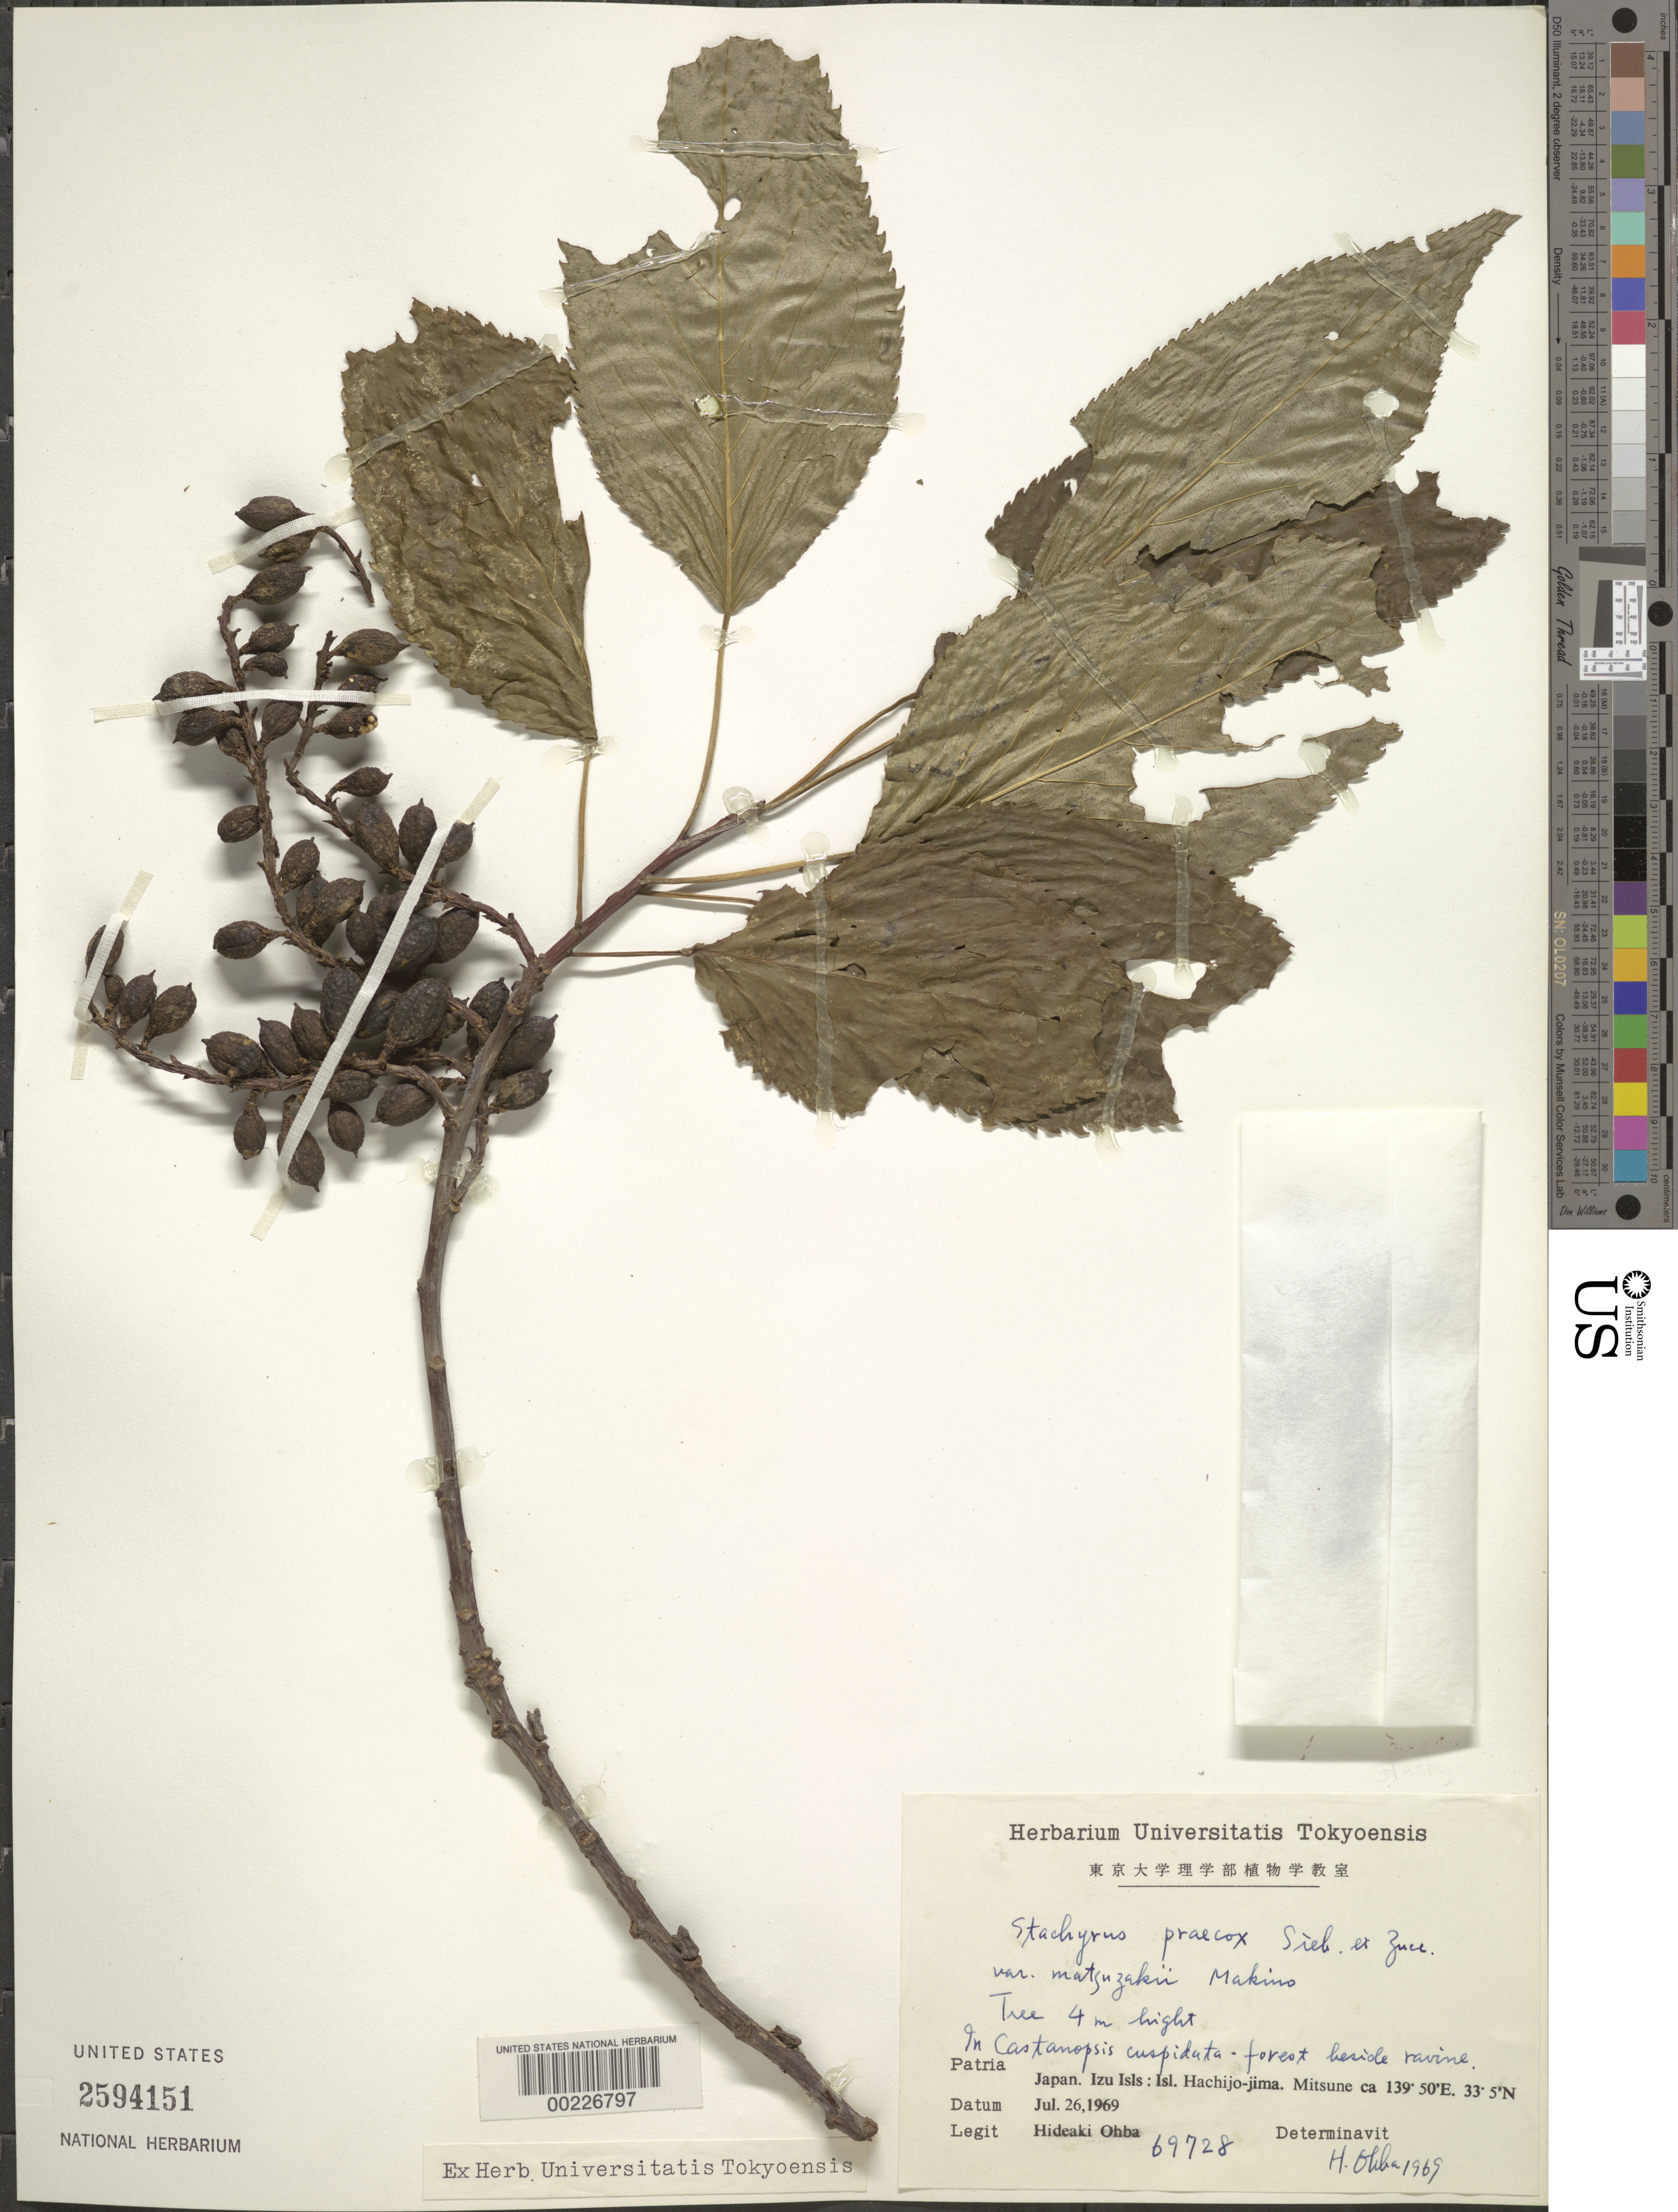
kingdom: Plantae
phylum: Tracheophyta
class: Magnoliopsida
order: Crossosomatales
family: Stachyuraceae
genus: Stachyurus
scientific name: Stachyurus praecox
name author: Siebold & Zucc.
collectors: H. Ohba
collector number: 69728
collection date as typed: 26 Jul 1969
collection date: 1969-07-26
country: Japan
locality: Izu islands: hachijo-jima island; mitsune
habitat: Forest beside ravine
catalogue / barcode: US 2594151